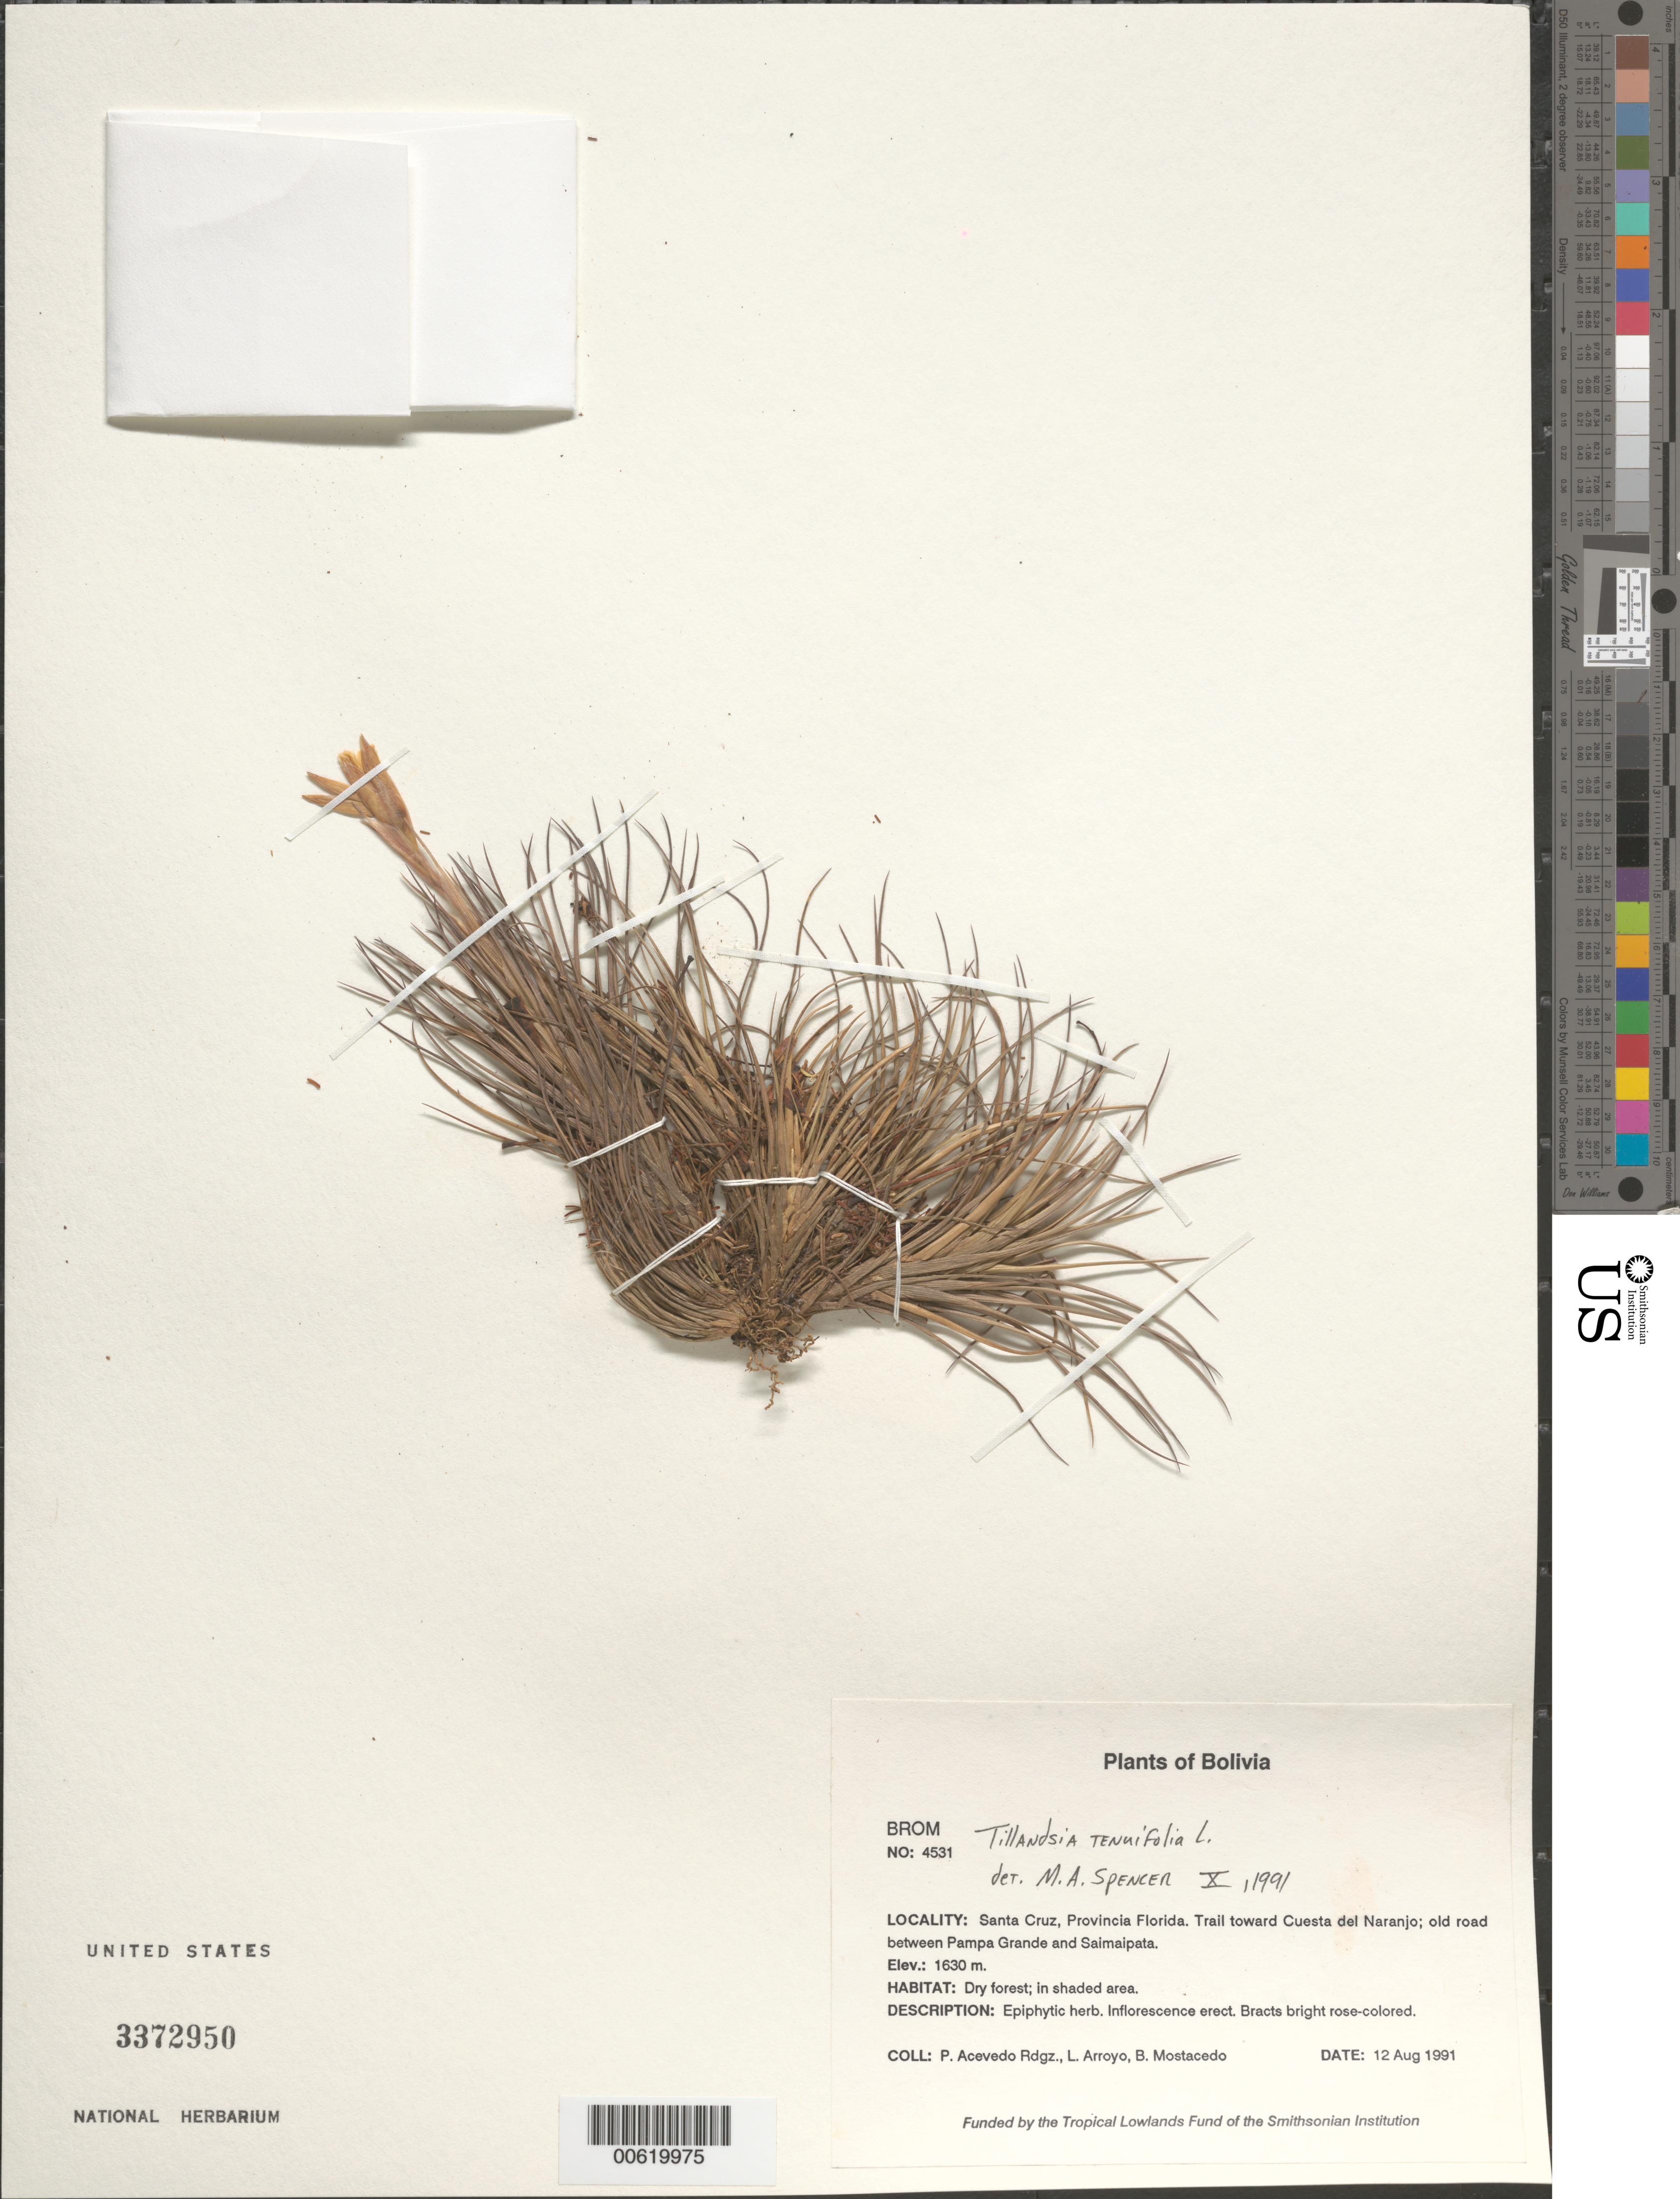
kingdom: Plantae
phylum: Tracheophyta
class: Liliopsida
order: Poales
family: Bromeliaceae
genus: Tillandsia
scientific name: Tillandsia tenuifolia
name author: L.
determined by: Spencer, M. A.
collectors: P. Acevedo-Rodr., L. Arroyo & B. Mostacedo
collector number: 4531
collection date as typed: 12 Aug 1991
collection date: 1991-08-12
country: Bolivia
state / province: Santa Cruz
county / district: Florida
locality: Depart. Santa Cruz, Provincia Florida. Trail toward Cuesta del Naranjo; old road between Pampa Grande and Saimaipata.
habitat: Dry forest; in shaded area.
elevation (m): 1630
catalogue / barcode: US 3372950